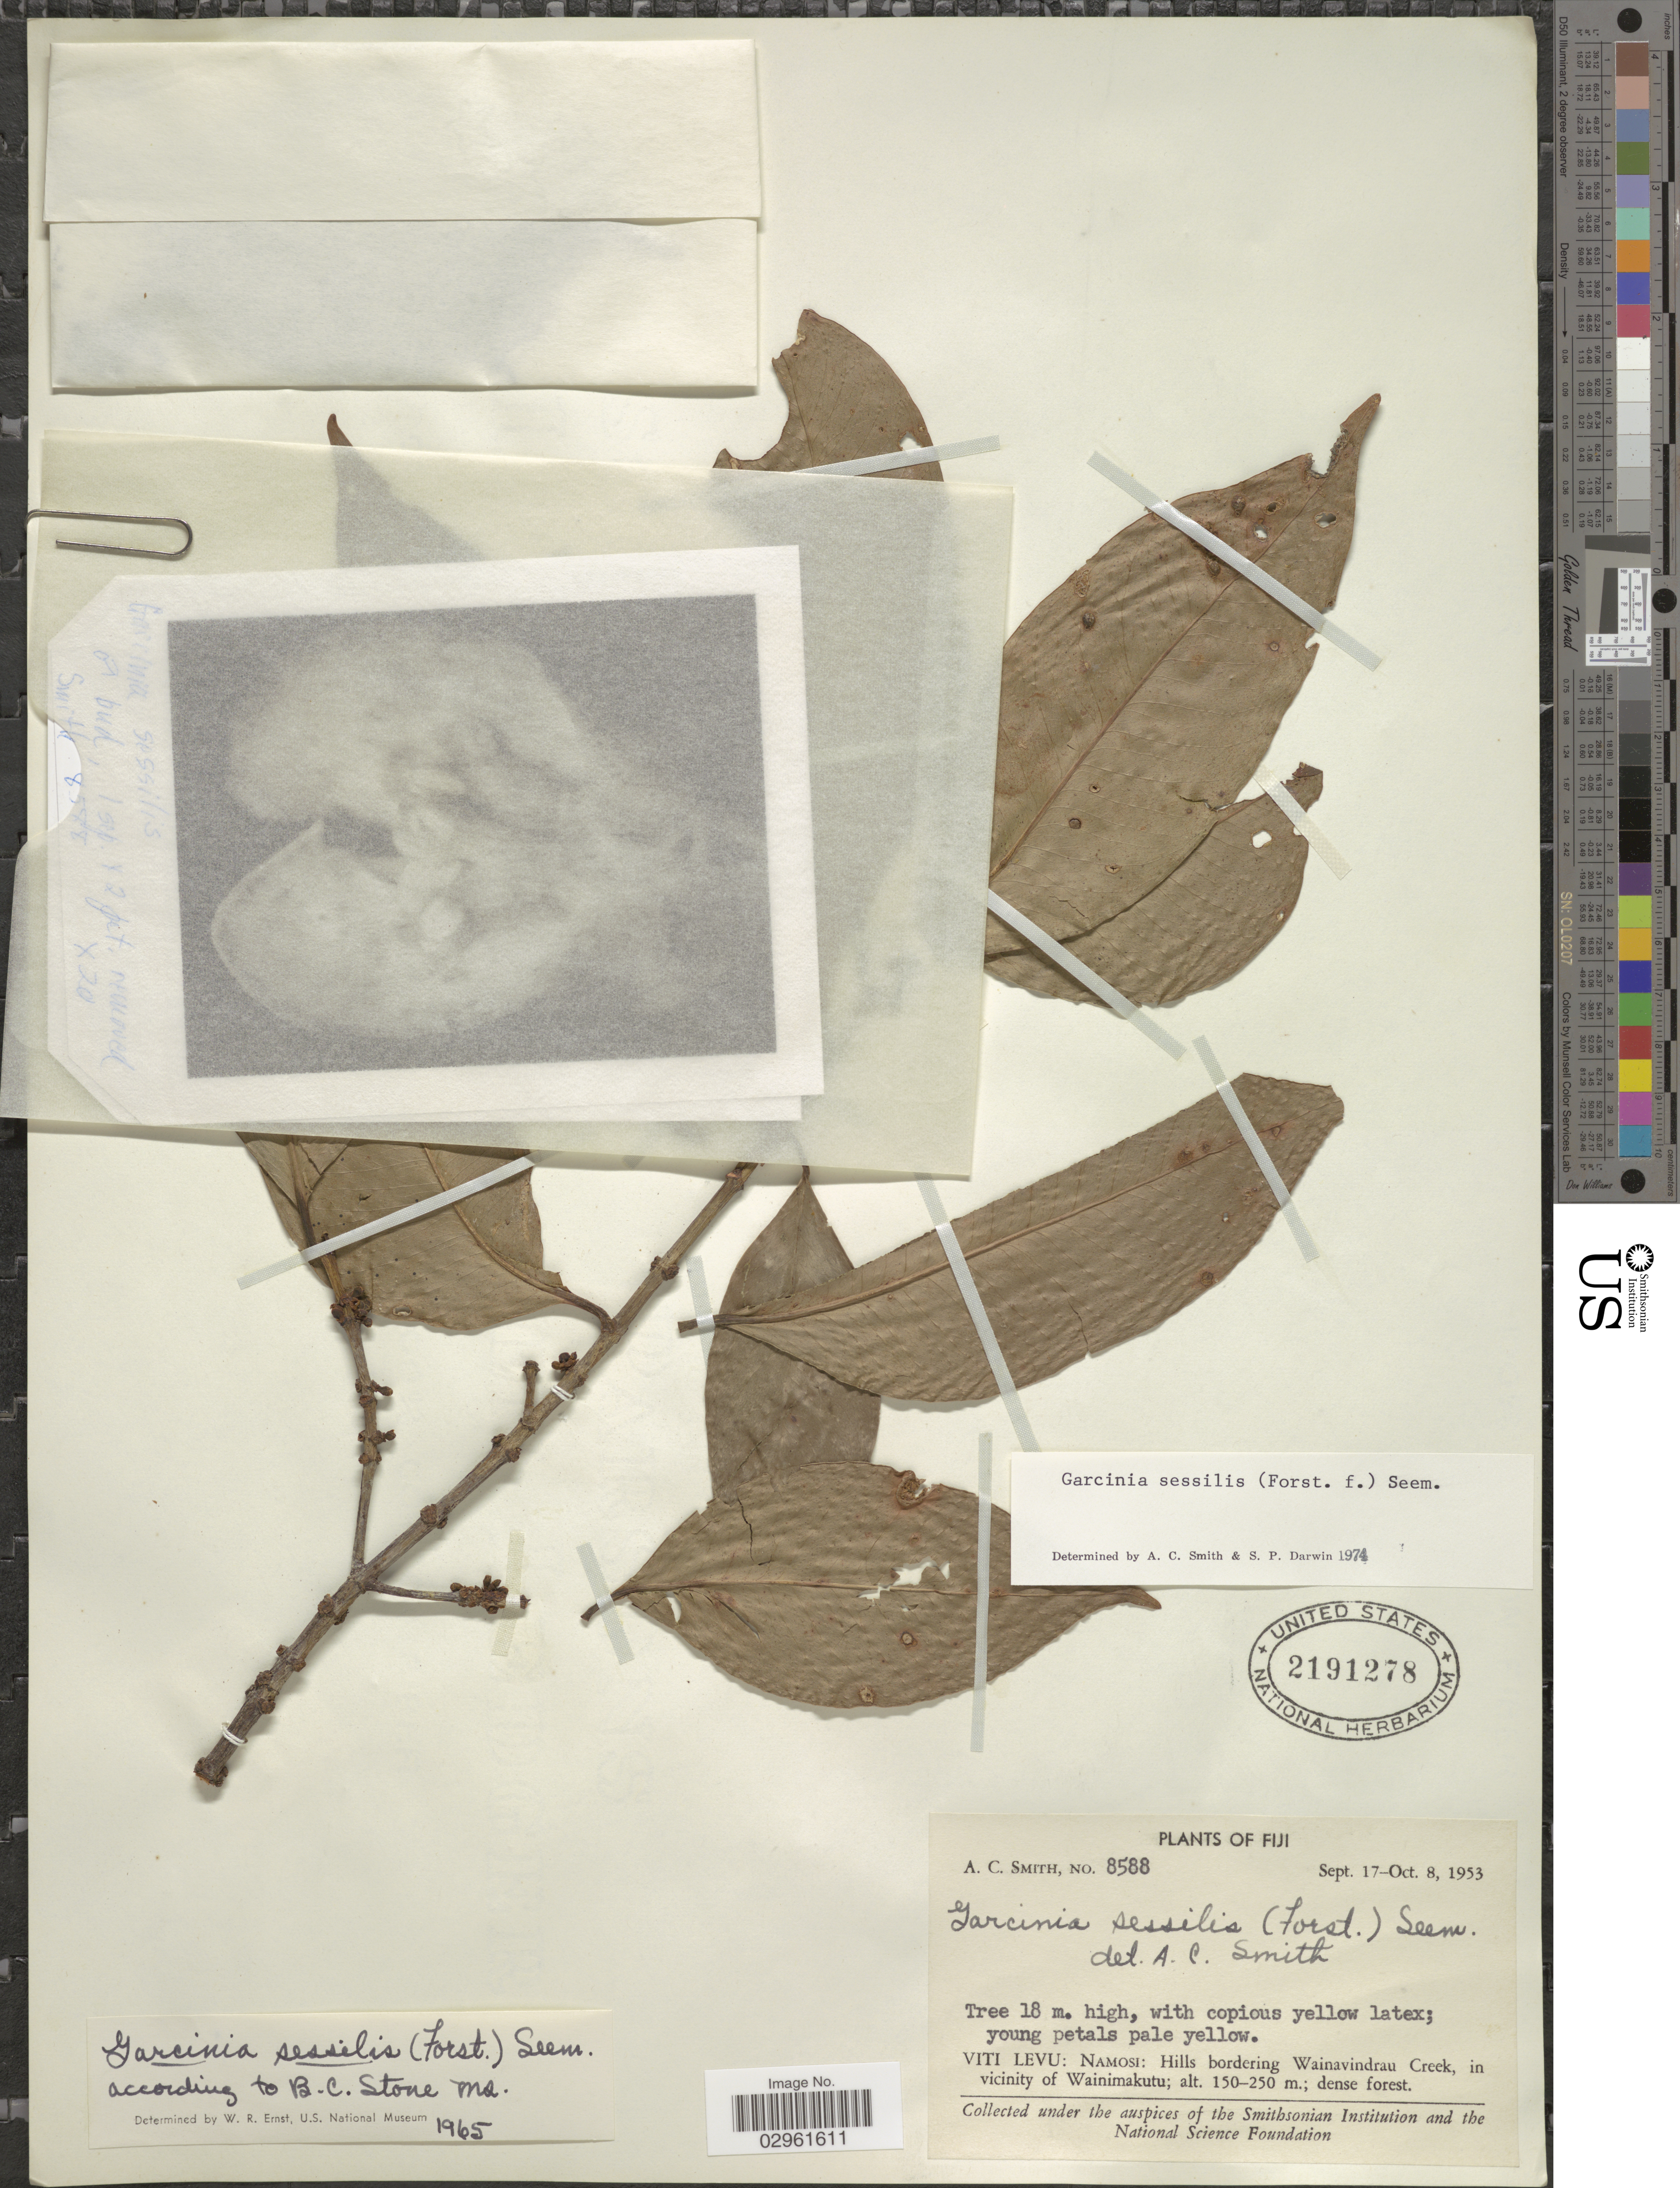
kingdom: Plantae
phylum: Tracheophyta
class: Magnoliopsida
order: Malpighiales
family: Clusiaceae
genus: Garcinia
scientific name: Garcinia sessilis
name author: (G. Forst.) Seem.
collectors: A. C. Smith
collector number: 8588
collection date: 1953-09-17/1953-10-08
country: Fiji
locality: Viti Levu: Namosi: Hills bordering Wainavindrau Creek, in vicinity of Wainimakutu.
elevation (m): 150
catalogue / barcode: US 2191278